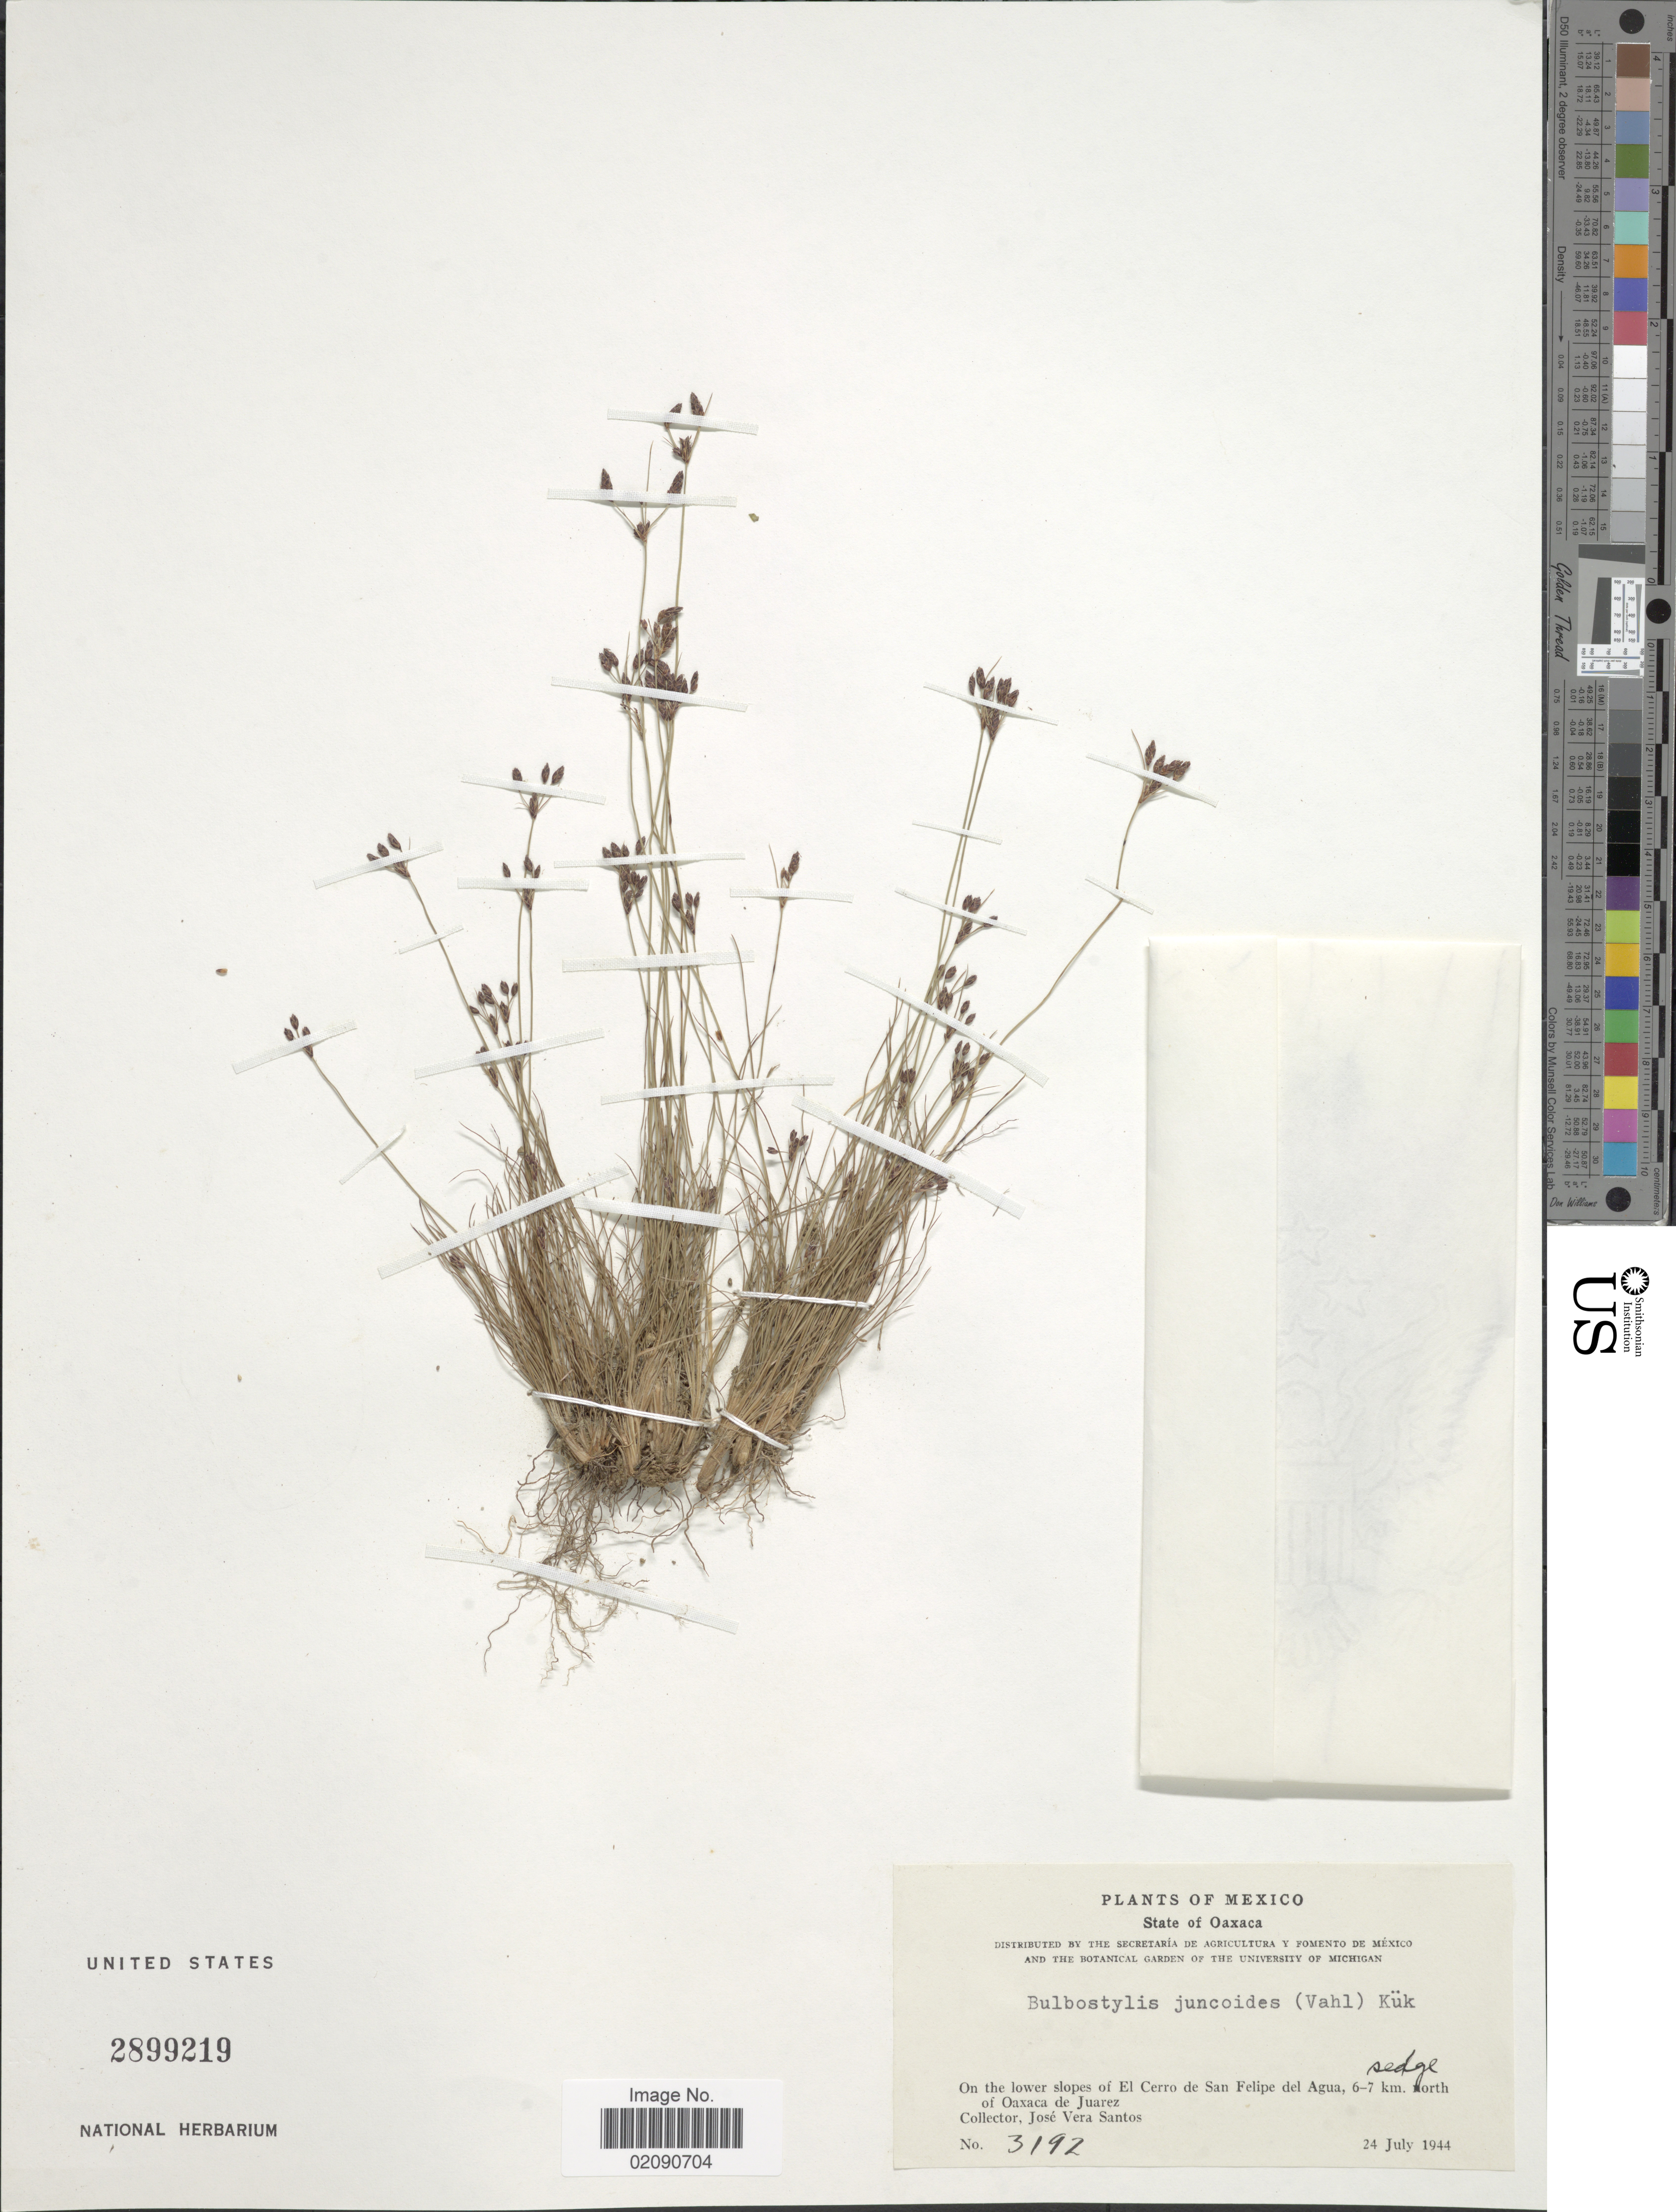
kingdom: Plantae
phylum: Tracheophyta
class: Liliopsida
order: Poales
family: Cyperaceae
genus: Bulbostylis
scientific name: Bulbostylis juncoides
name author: (Vahl) Kük. ex Herter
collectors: J. V. Santos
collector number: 3192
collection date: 1944-07-24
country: Mexico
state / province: Oaxaca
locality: On the lower slopes of El Cerro de San Felipe del Agua, 6-7 km. north of Oaxaca de Juarez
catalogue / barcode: US 2899219